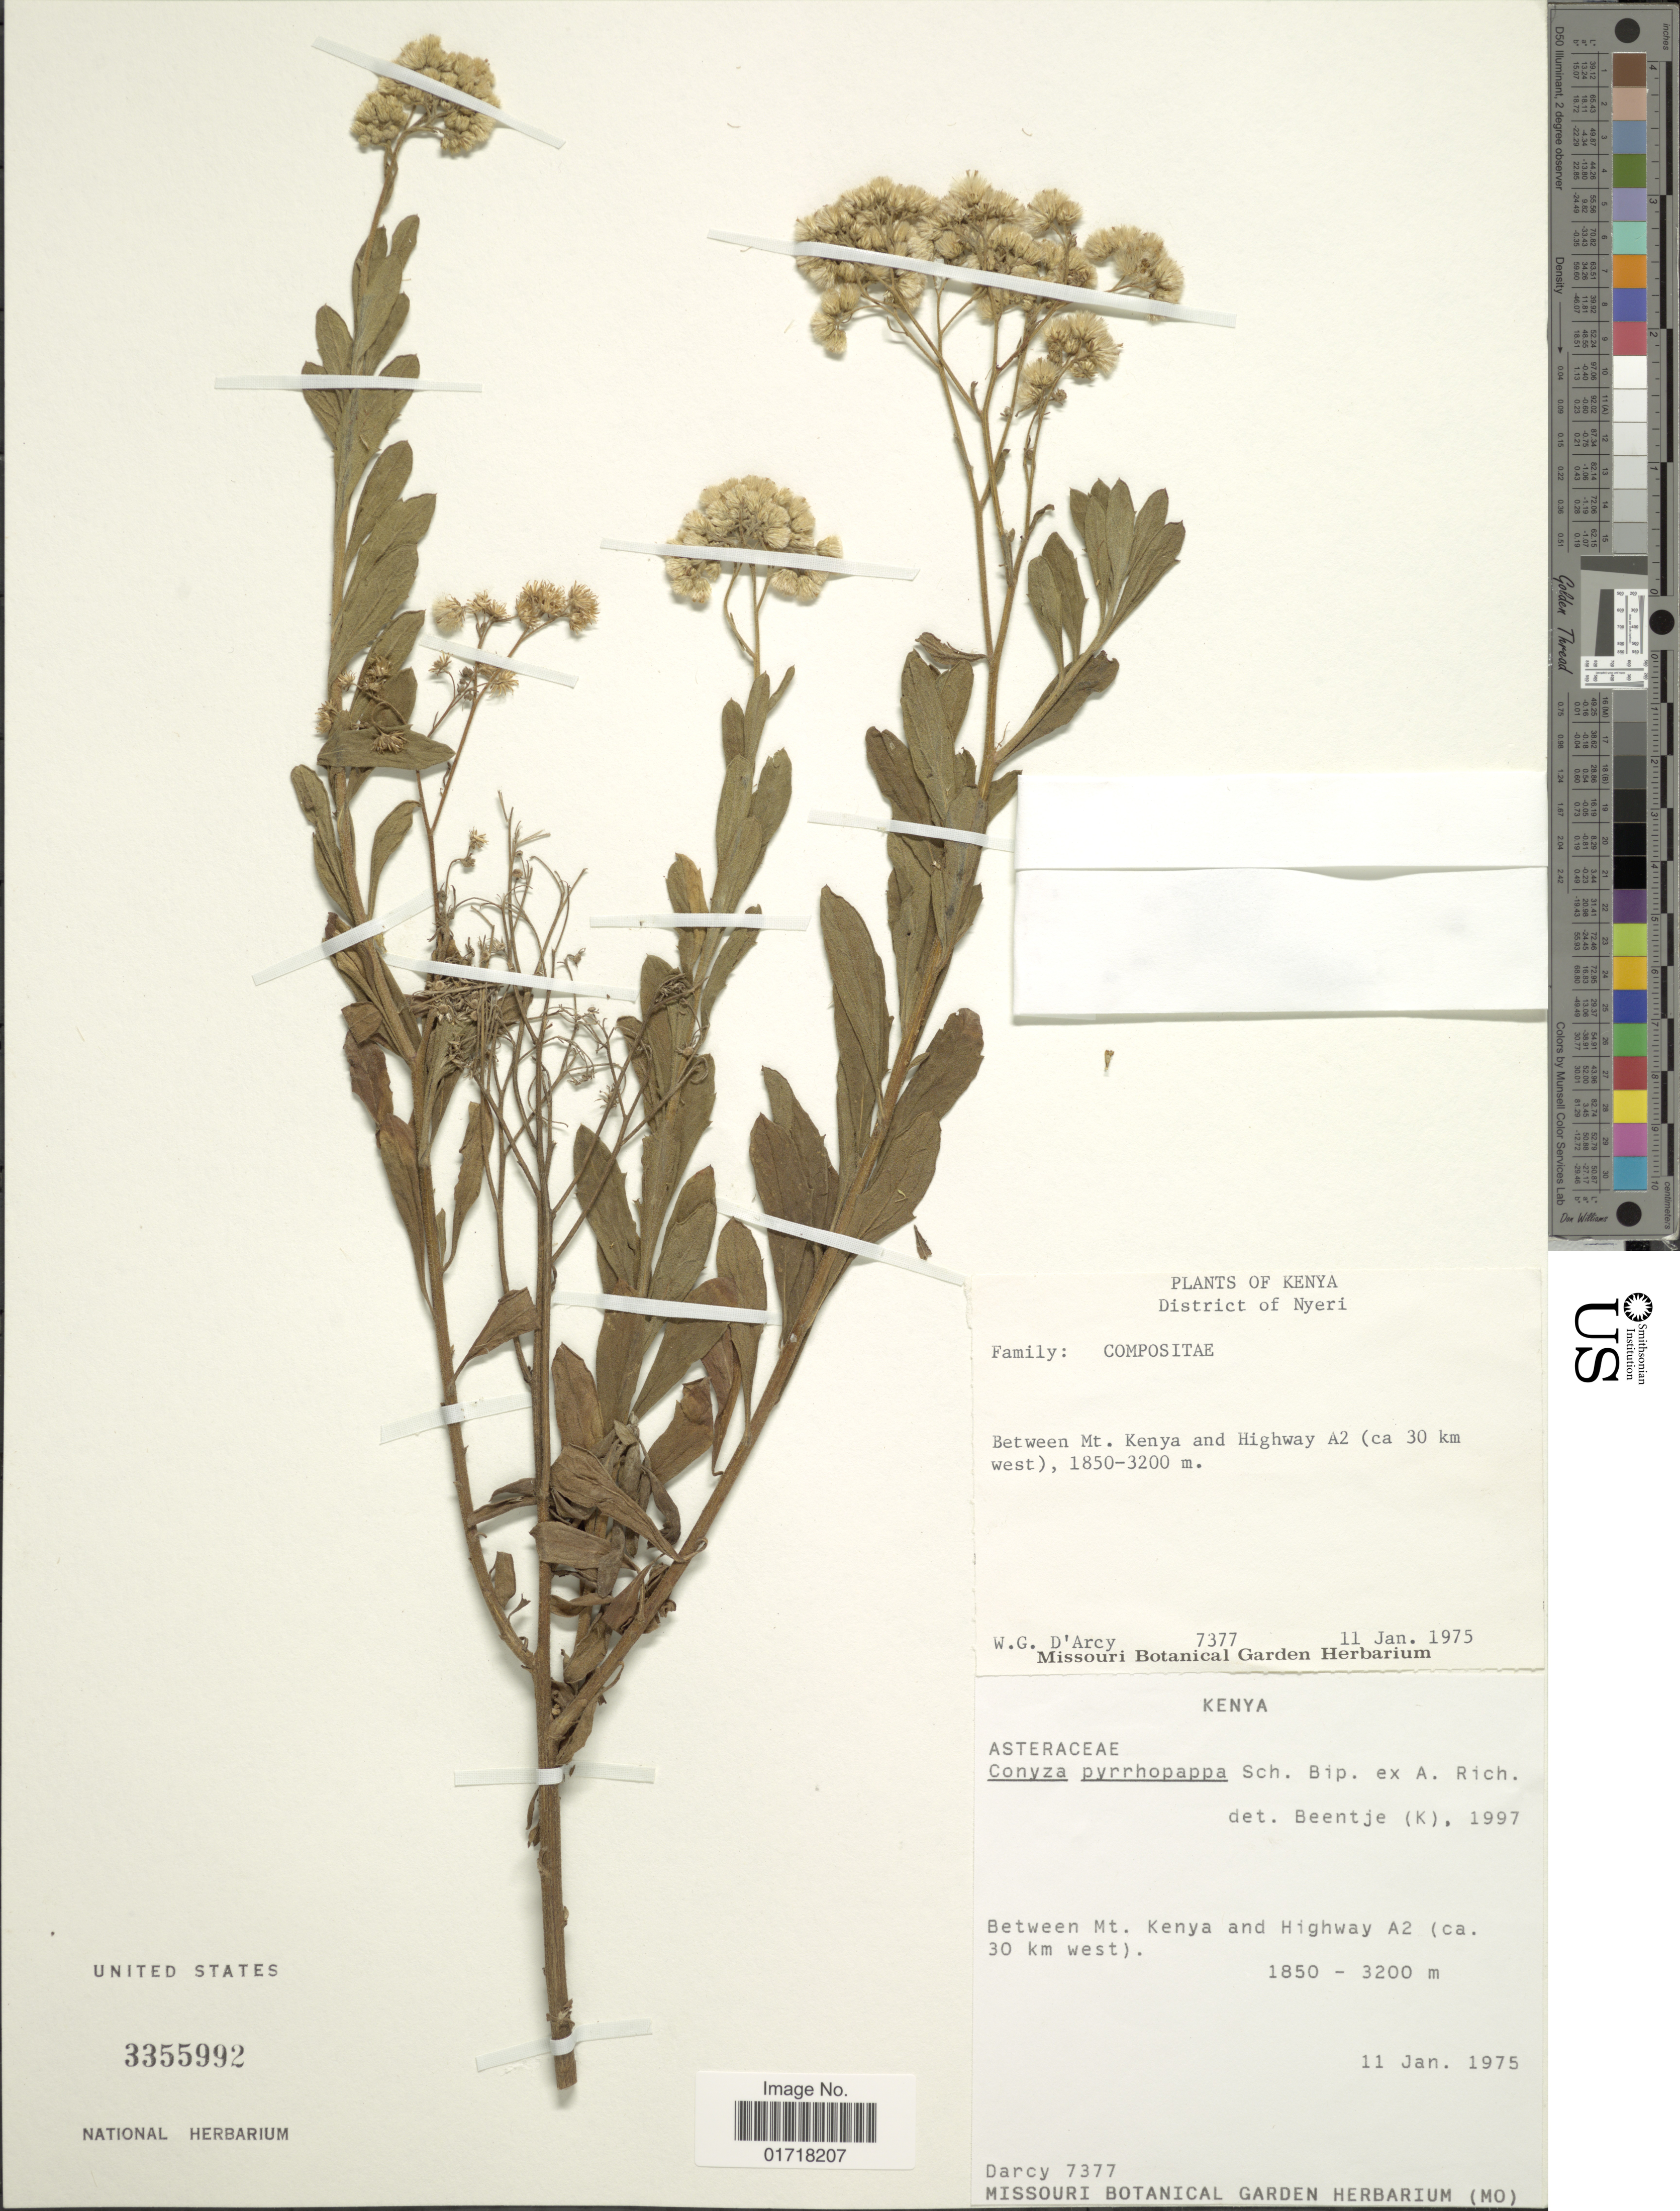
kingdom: Plantae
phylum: Tracheophyta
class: Magnoliopsida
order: Asterales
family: Asteraceae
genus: Conyza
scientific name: Conyza porphyropappa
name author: Sch. Bip.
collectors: W. G. D'Arcy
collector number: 7377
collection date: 1975-01-11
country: Kenya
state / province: Nyeri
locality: District of Nyeri, Between Mt. Kenya and Highway A2 (30 km west)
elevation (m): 1850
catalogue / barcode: US 3355992